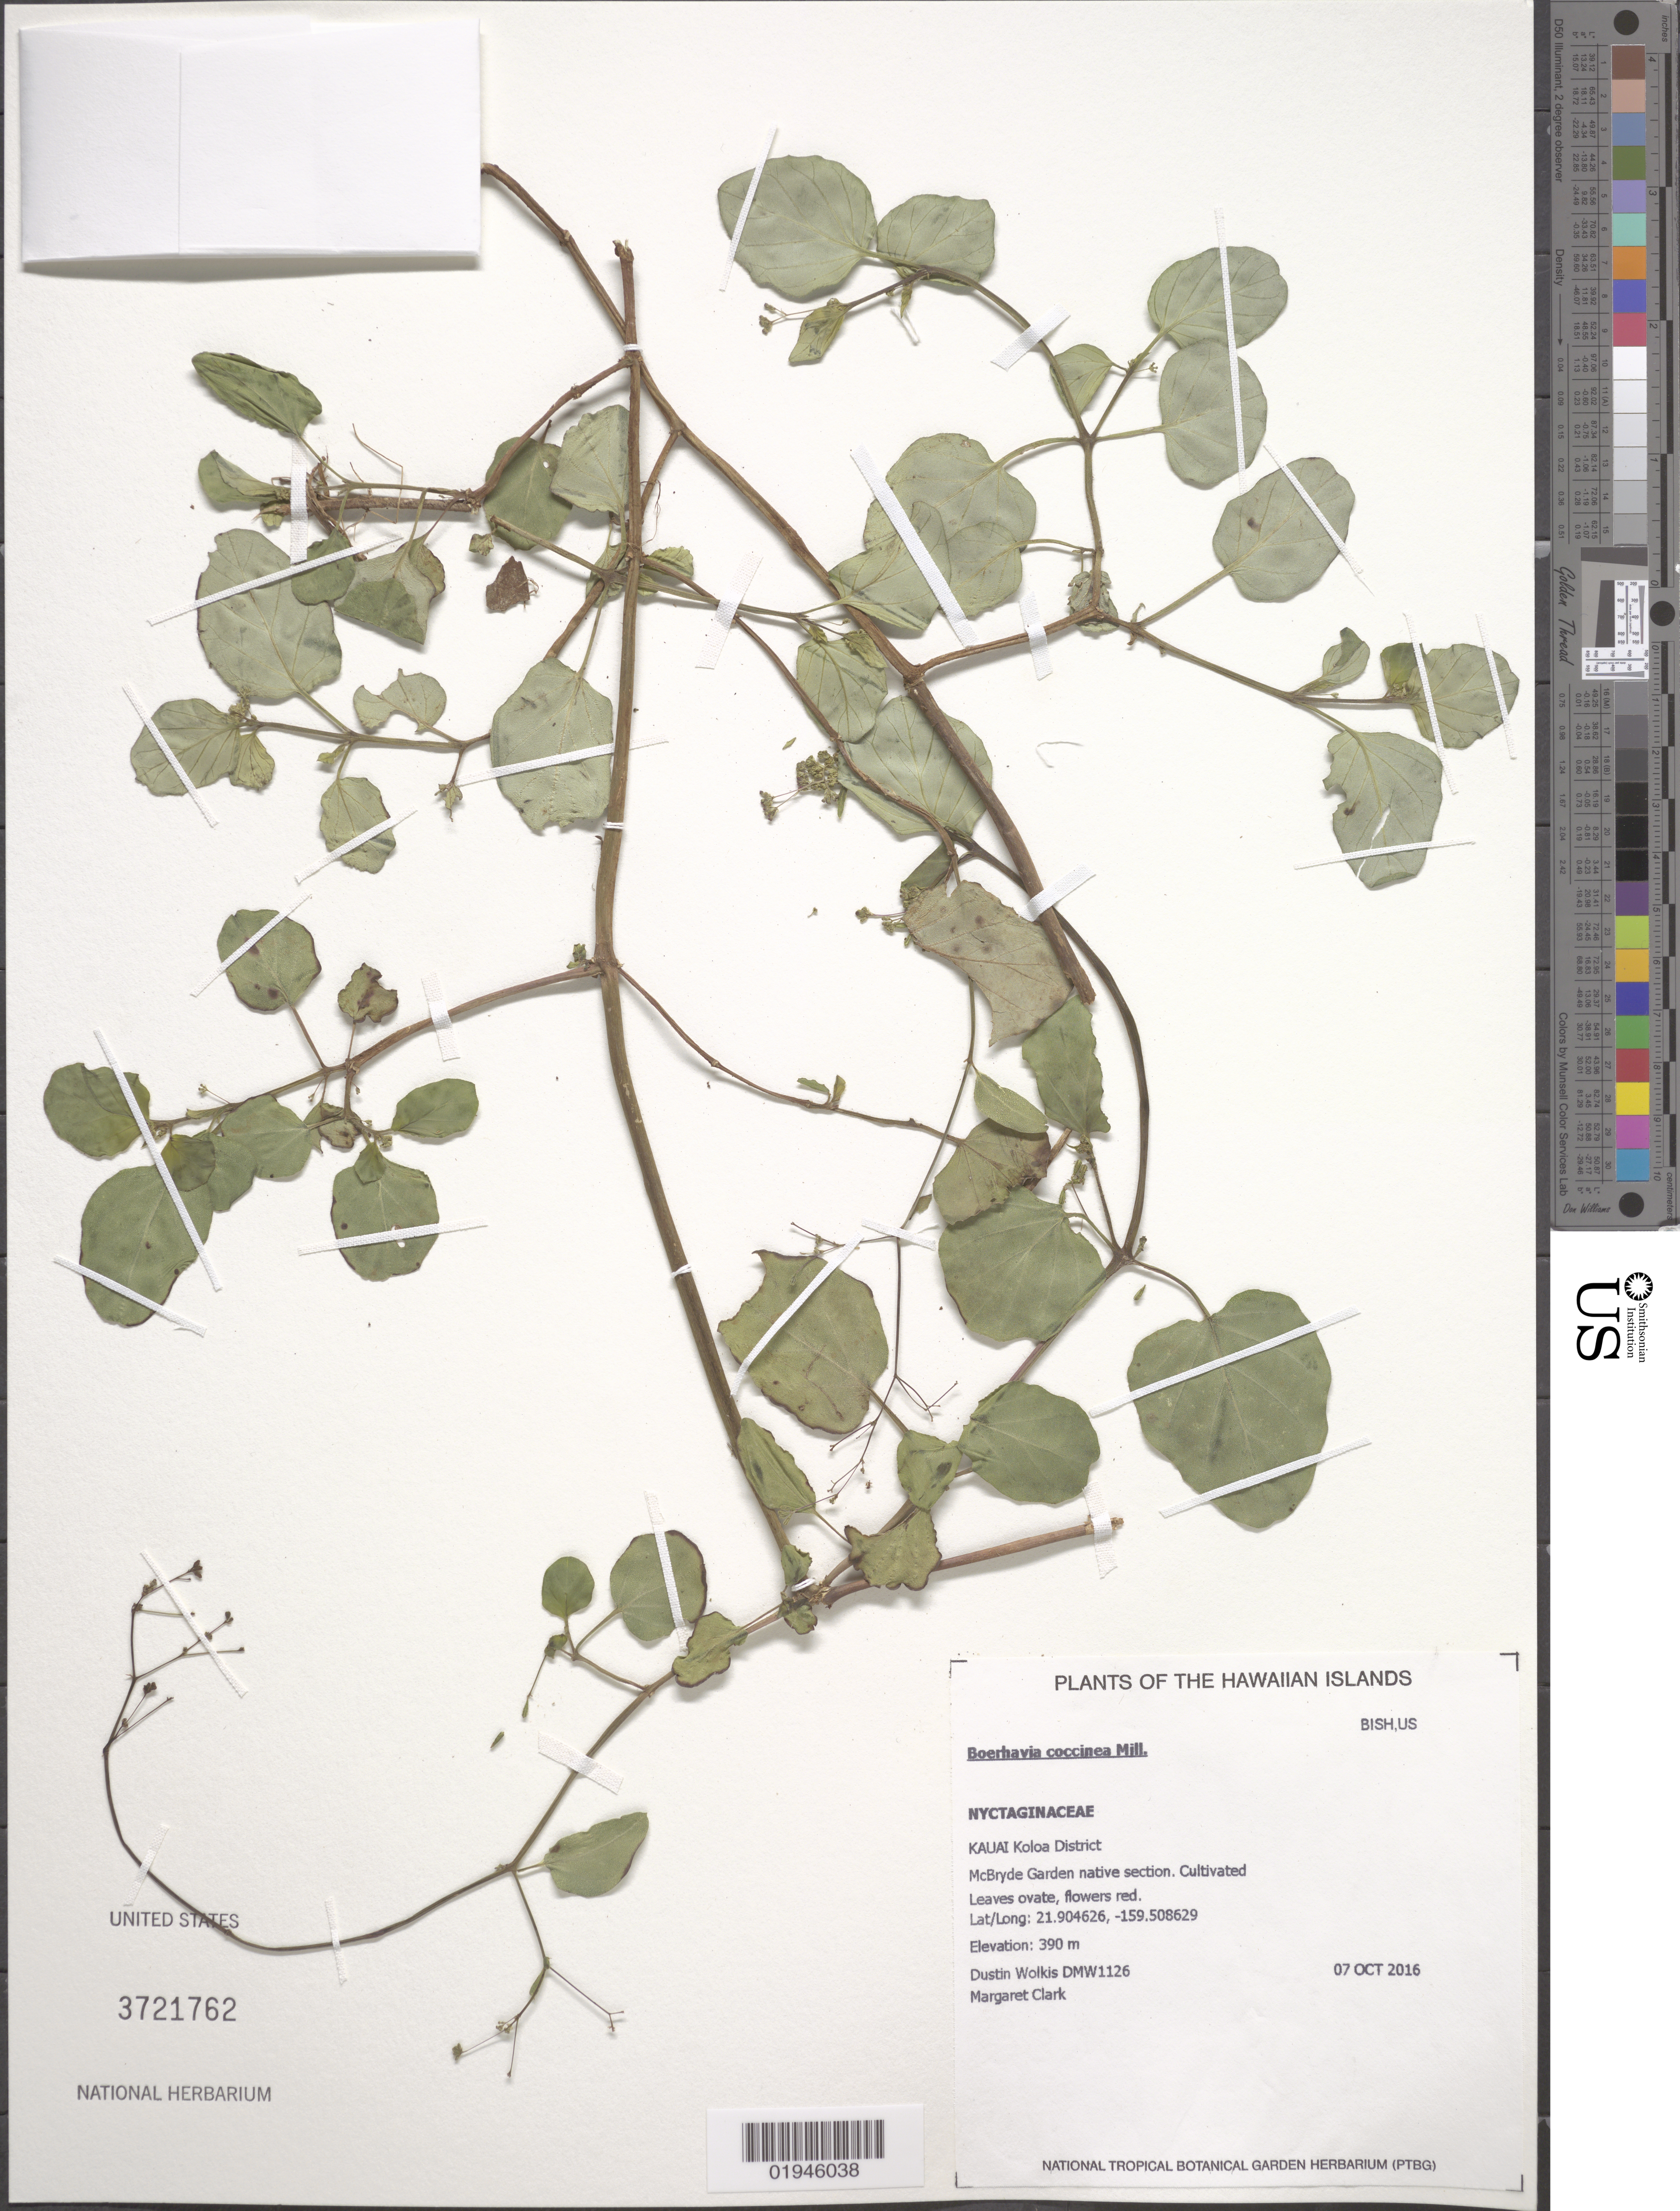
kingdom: Plantae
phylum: Tracheophyta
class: Magnoliopsida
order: Caryophyllales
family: Nyctaginaceae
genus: Boerhavia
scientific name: Boerhavia coccinea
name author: Mill.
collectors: D. Wolkis & M. Clark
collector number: DMW1126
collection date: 2016-10-07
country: United States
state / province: Hawaii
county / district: Kauai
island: Kaua'i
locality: Koloa District, McBryde Garden native section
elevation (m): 390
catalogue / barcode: US 3721762